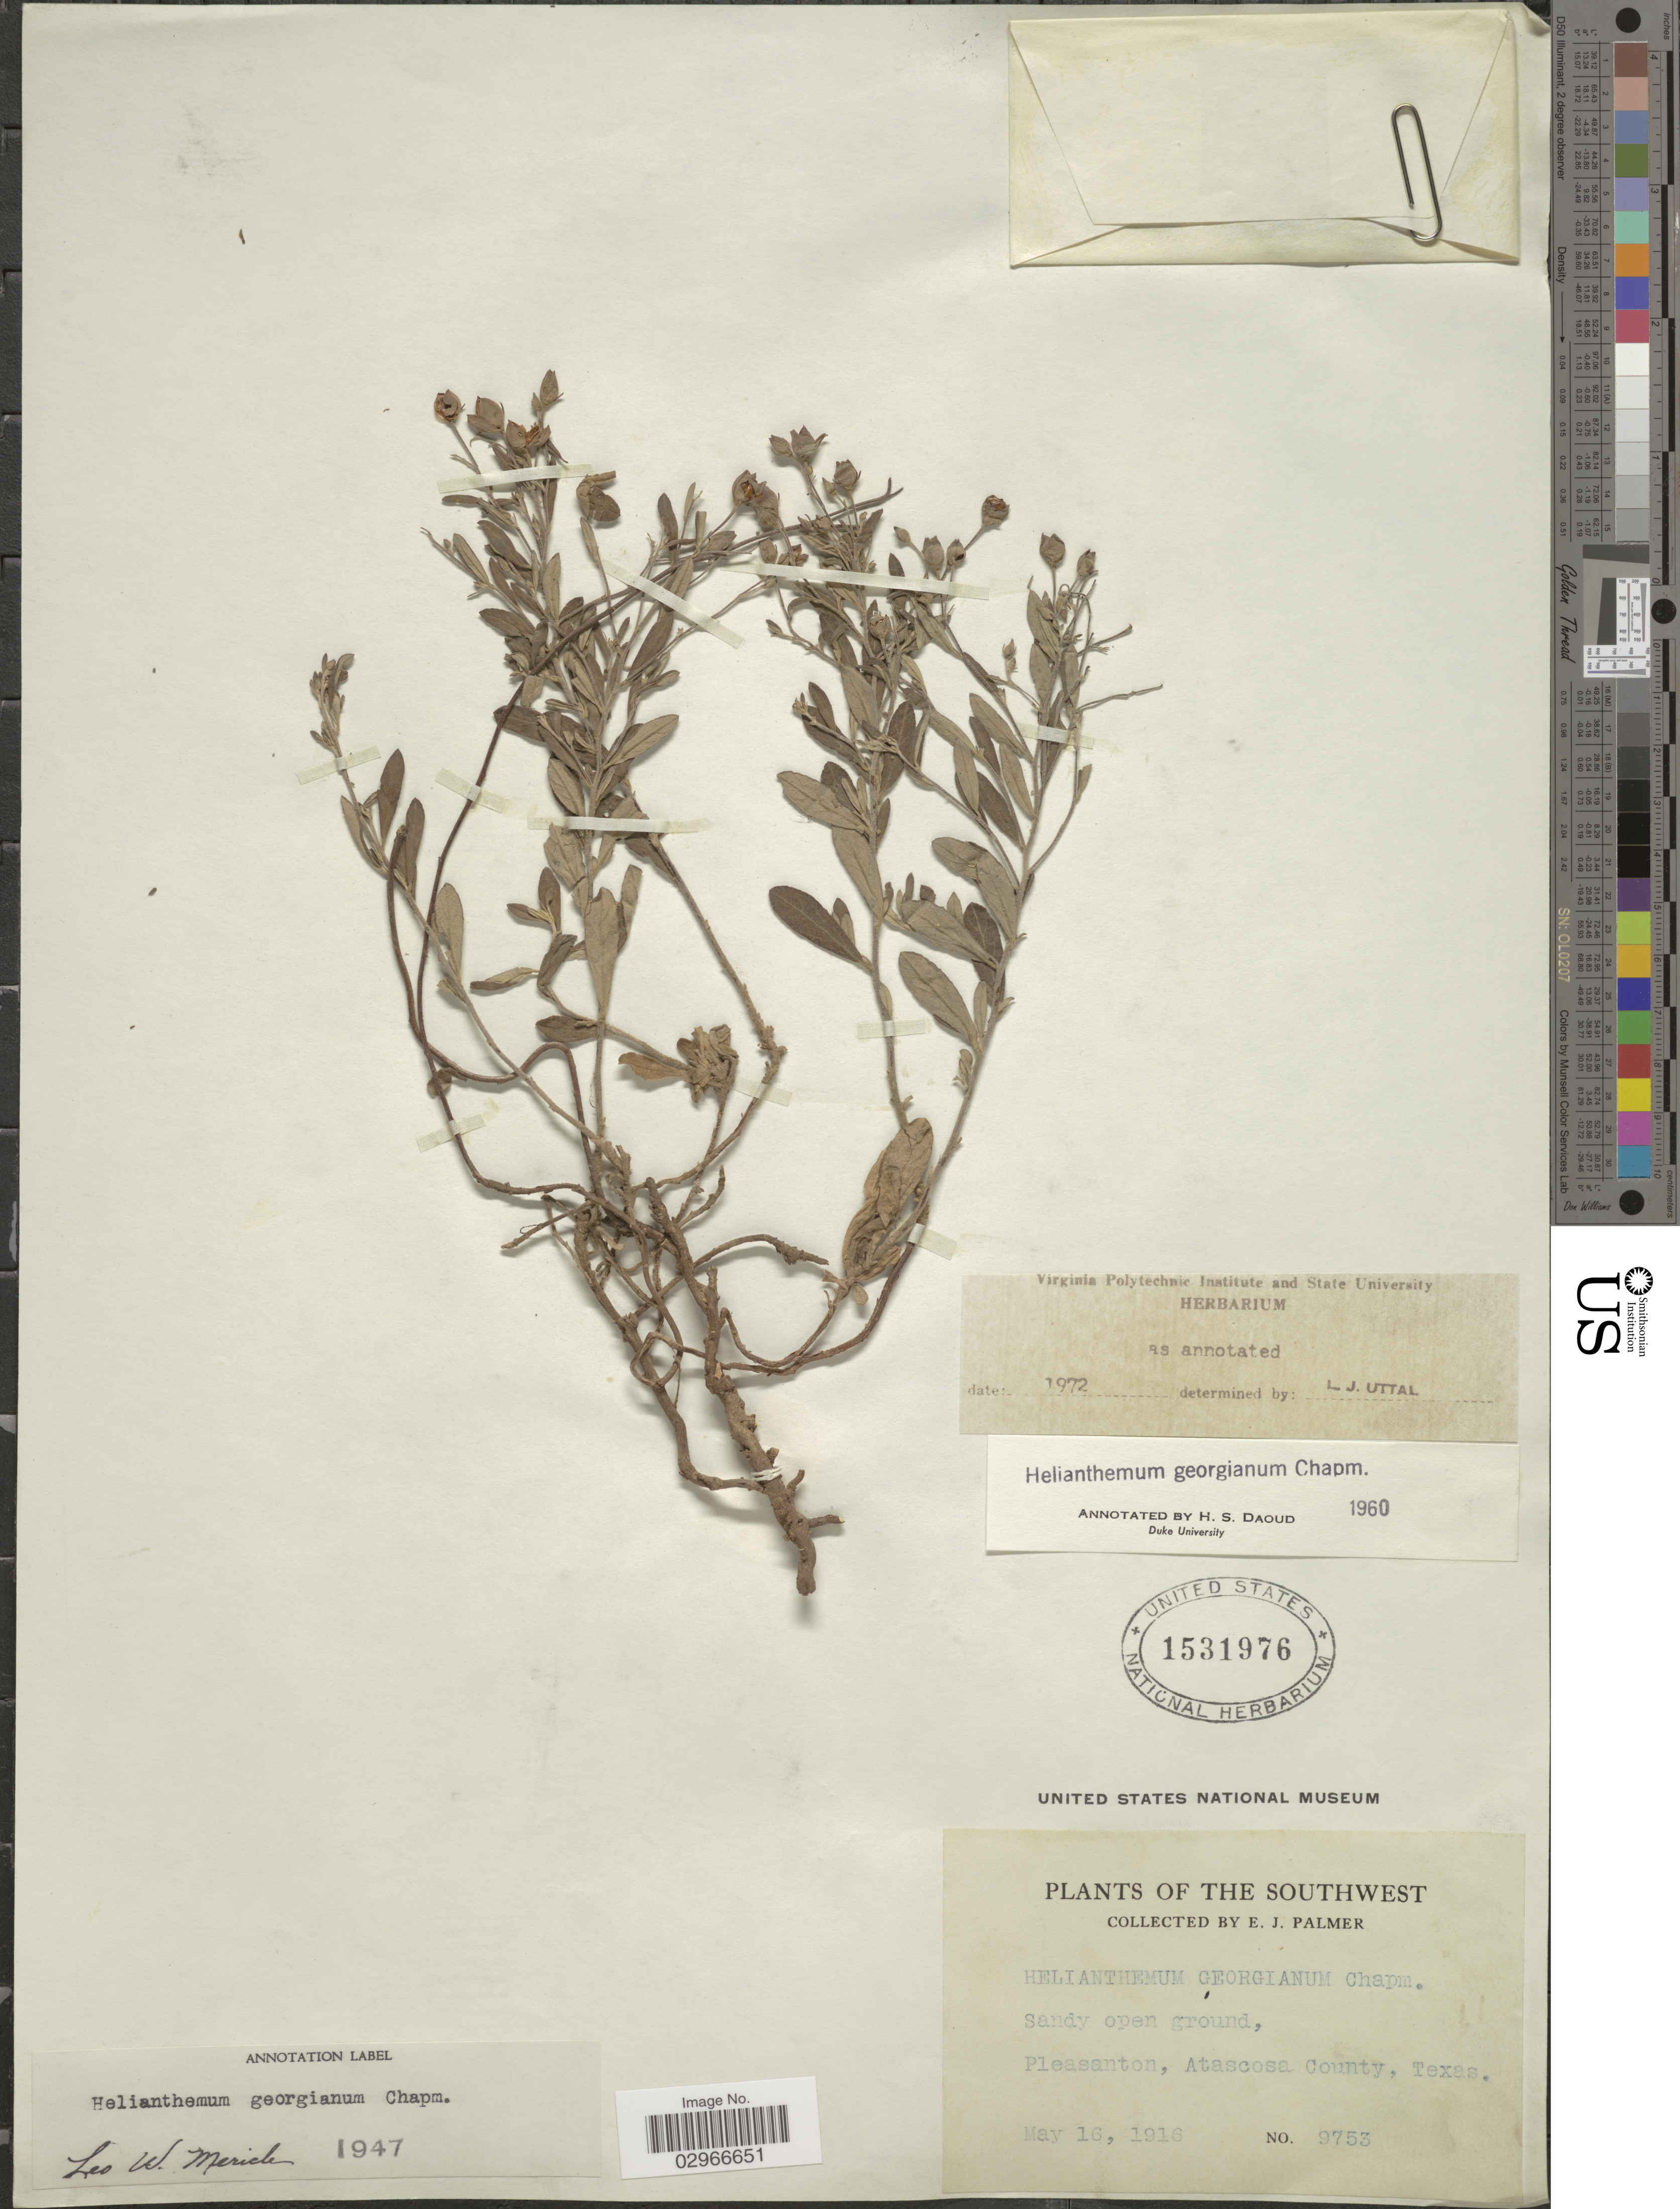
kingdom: Plantae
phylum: Tracheophyta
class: Magnoliopsida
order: Malvales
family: Cistaceae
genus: Helianthemum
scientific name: Helianthemum georgianum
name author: Chapm.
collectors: E. J. Palmer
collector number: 9753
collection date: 1916-05-16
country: United States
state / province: Texas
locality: The Southwest, Pleasanton, Atascoas County.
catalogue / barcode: US 1531976